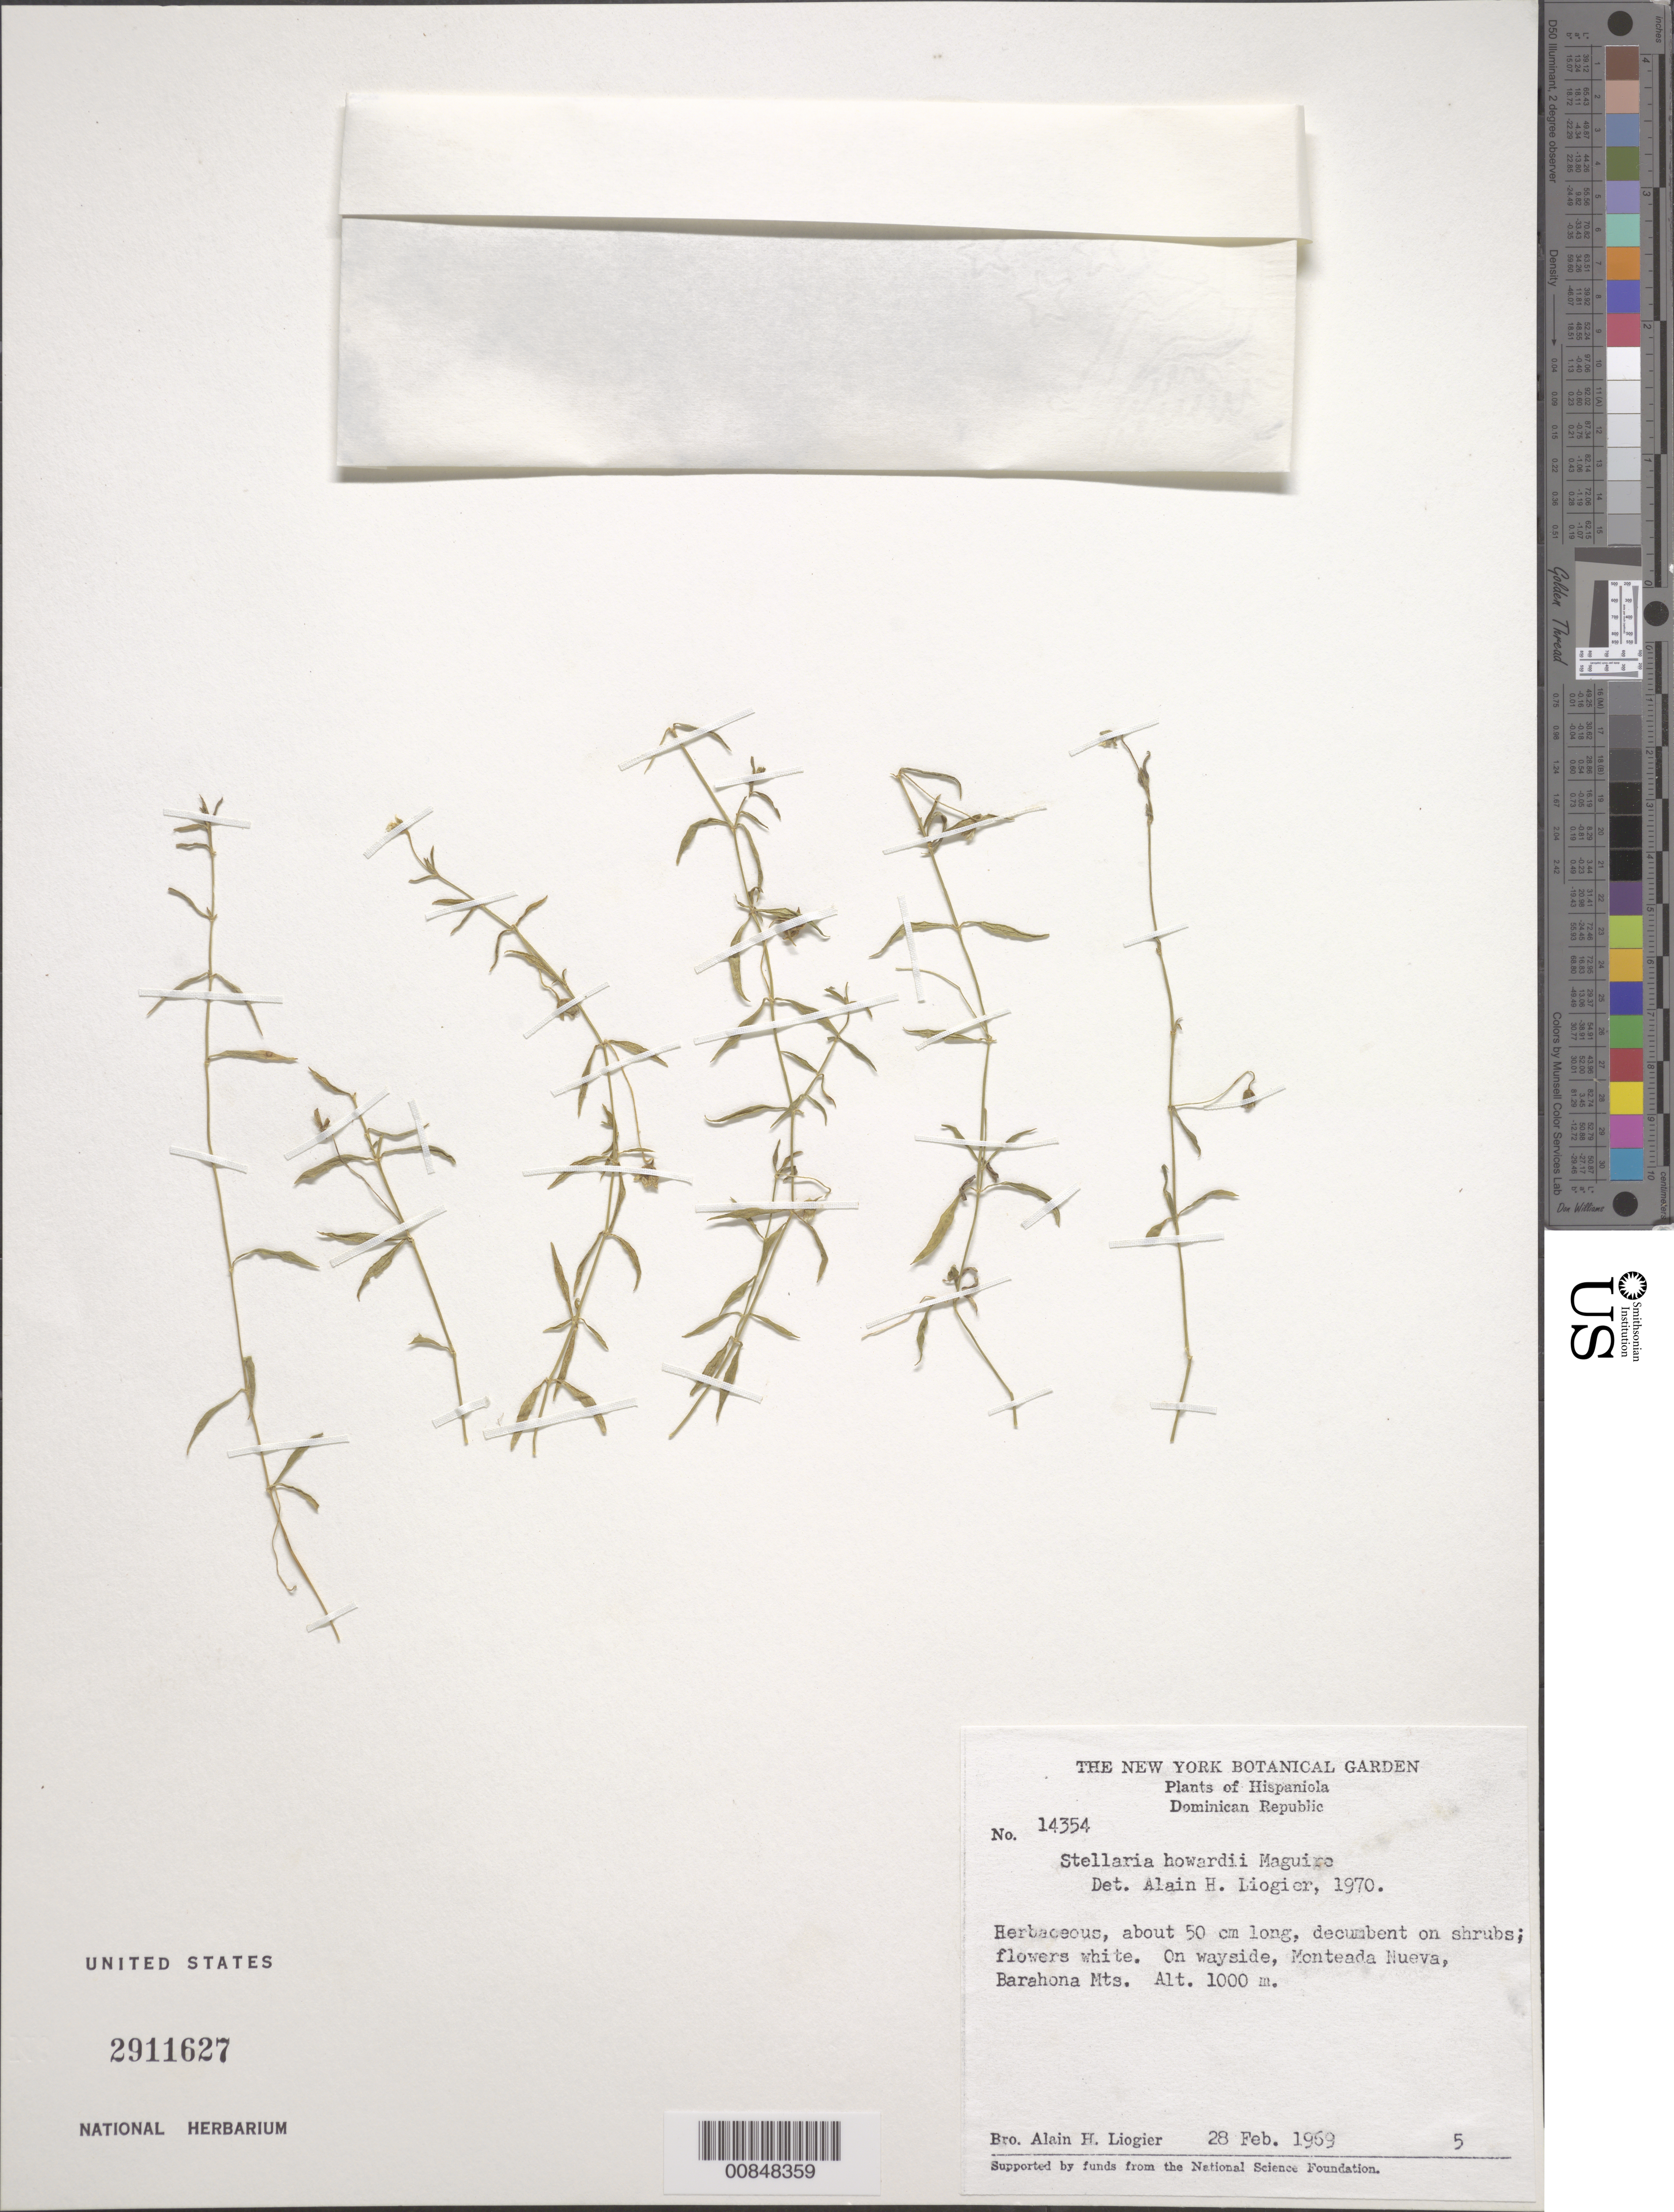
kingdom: Plantae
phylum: Tracheophyta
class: Magnoliopsida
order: Caryophyllales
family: Caryophyllaceae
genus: Stellaria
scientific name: Stellaria howardii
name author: Maguire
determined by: Liogier, Alain H.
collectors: A. H. Liogier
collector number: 14354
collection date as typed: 28 Feb 1969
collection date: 1969-02-28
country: Dominican Republic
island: Hispaniola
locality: On wayside, Monteada Nueva, Barahona Mts.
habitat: Decumbent on shrubs.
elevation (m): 1000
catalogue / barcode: US 2911627